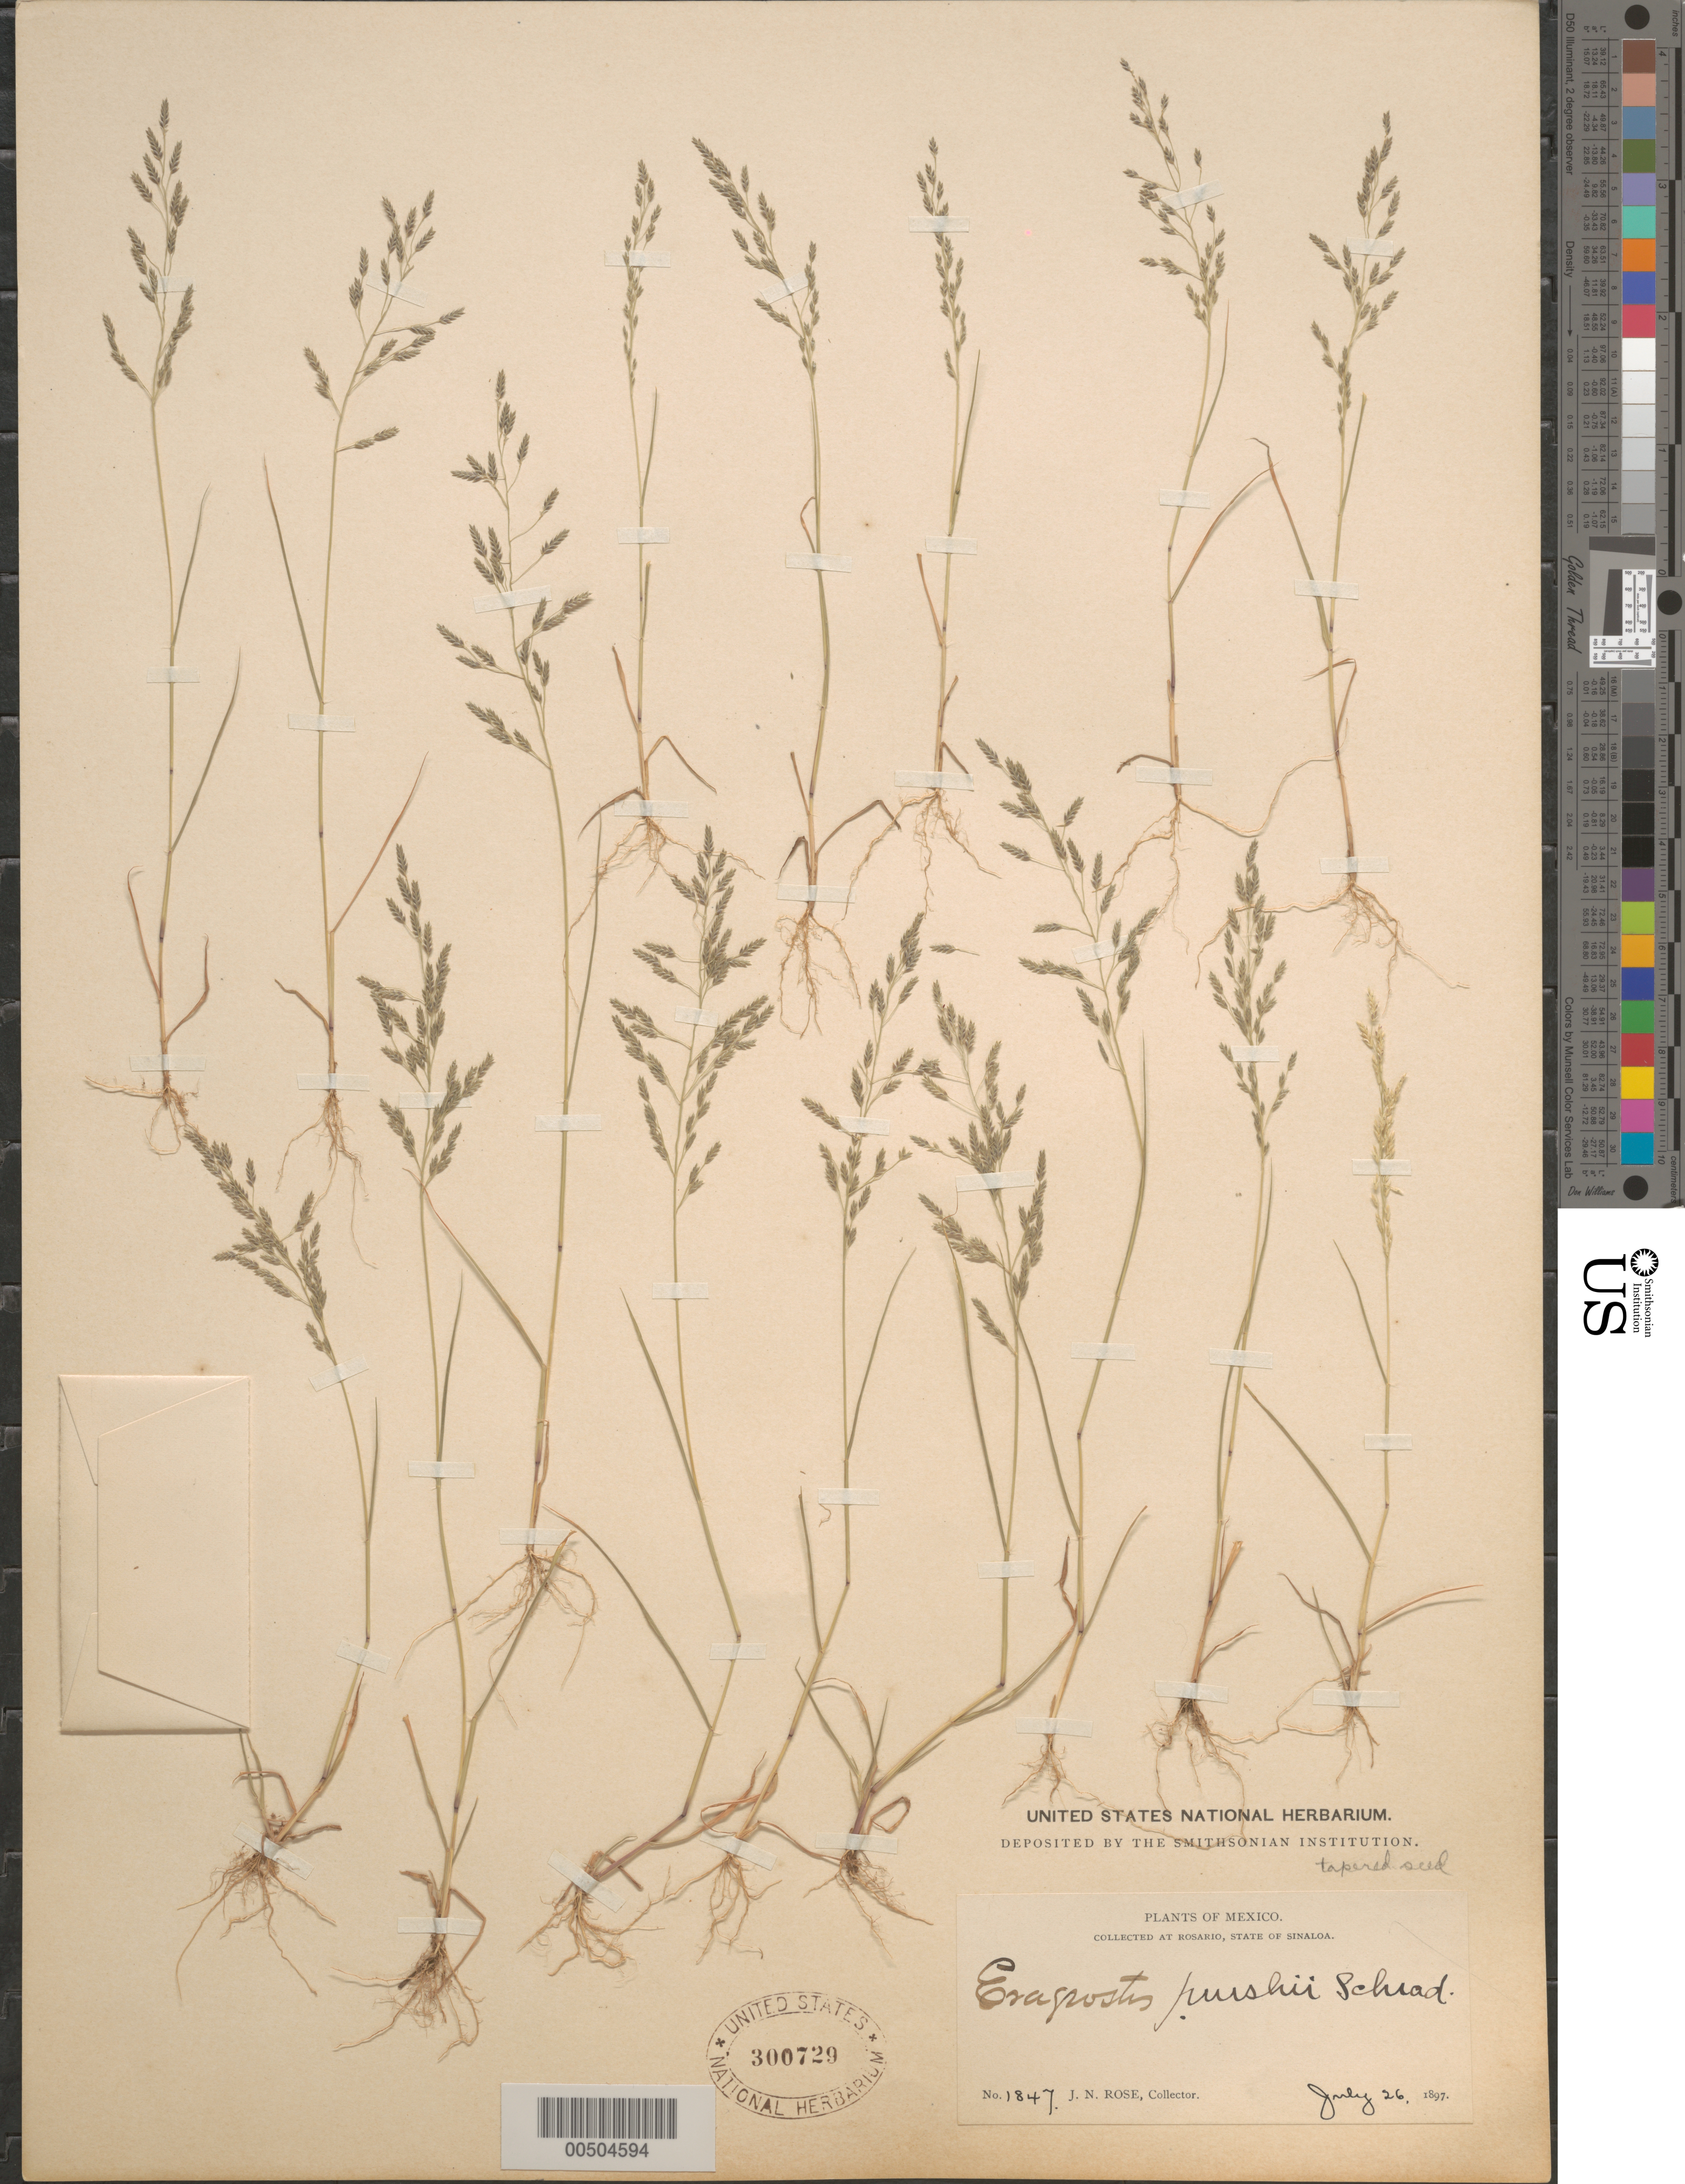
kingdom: Plantae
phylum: Tracheophyta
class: Liliopsida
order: Poales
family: Poaceae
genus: Eragrostis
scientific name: Eragrostis pectinacea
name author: (Michx.) Nees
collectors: J. N. Rose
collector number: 1847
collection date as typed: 26 Jul 1897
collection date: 1897-07-26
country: Mexico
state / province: Sinaloa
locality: Rosario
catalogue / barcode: US 300729